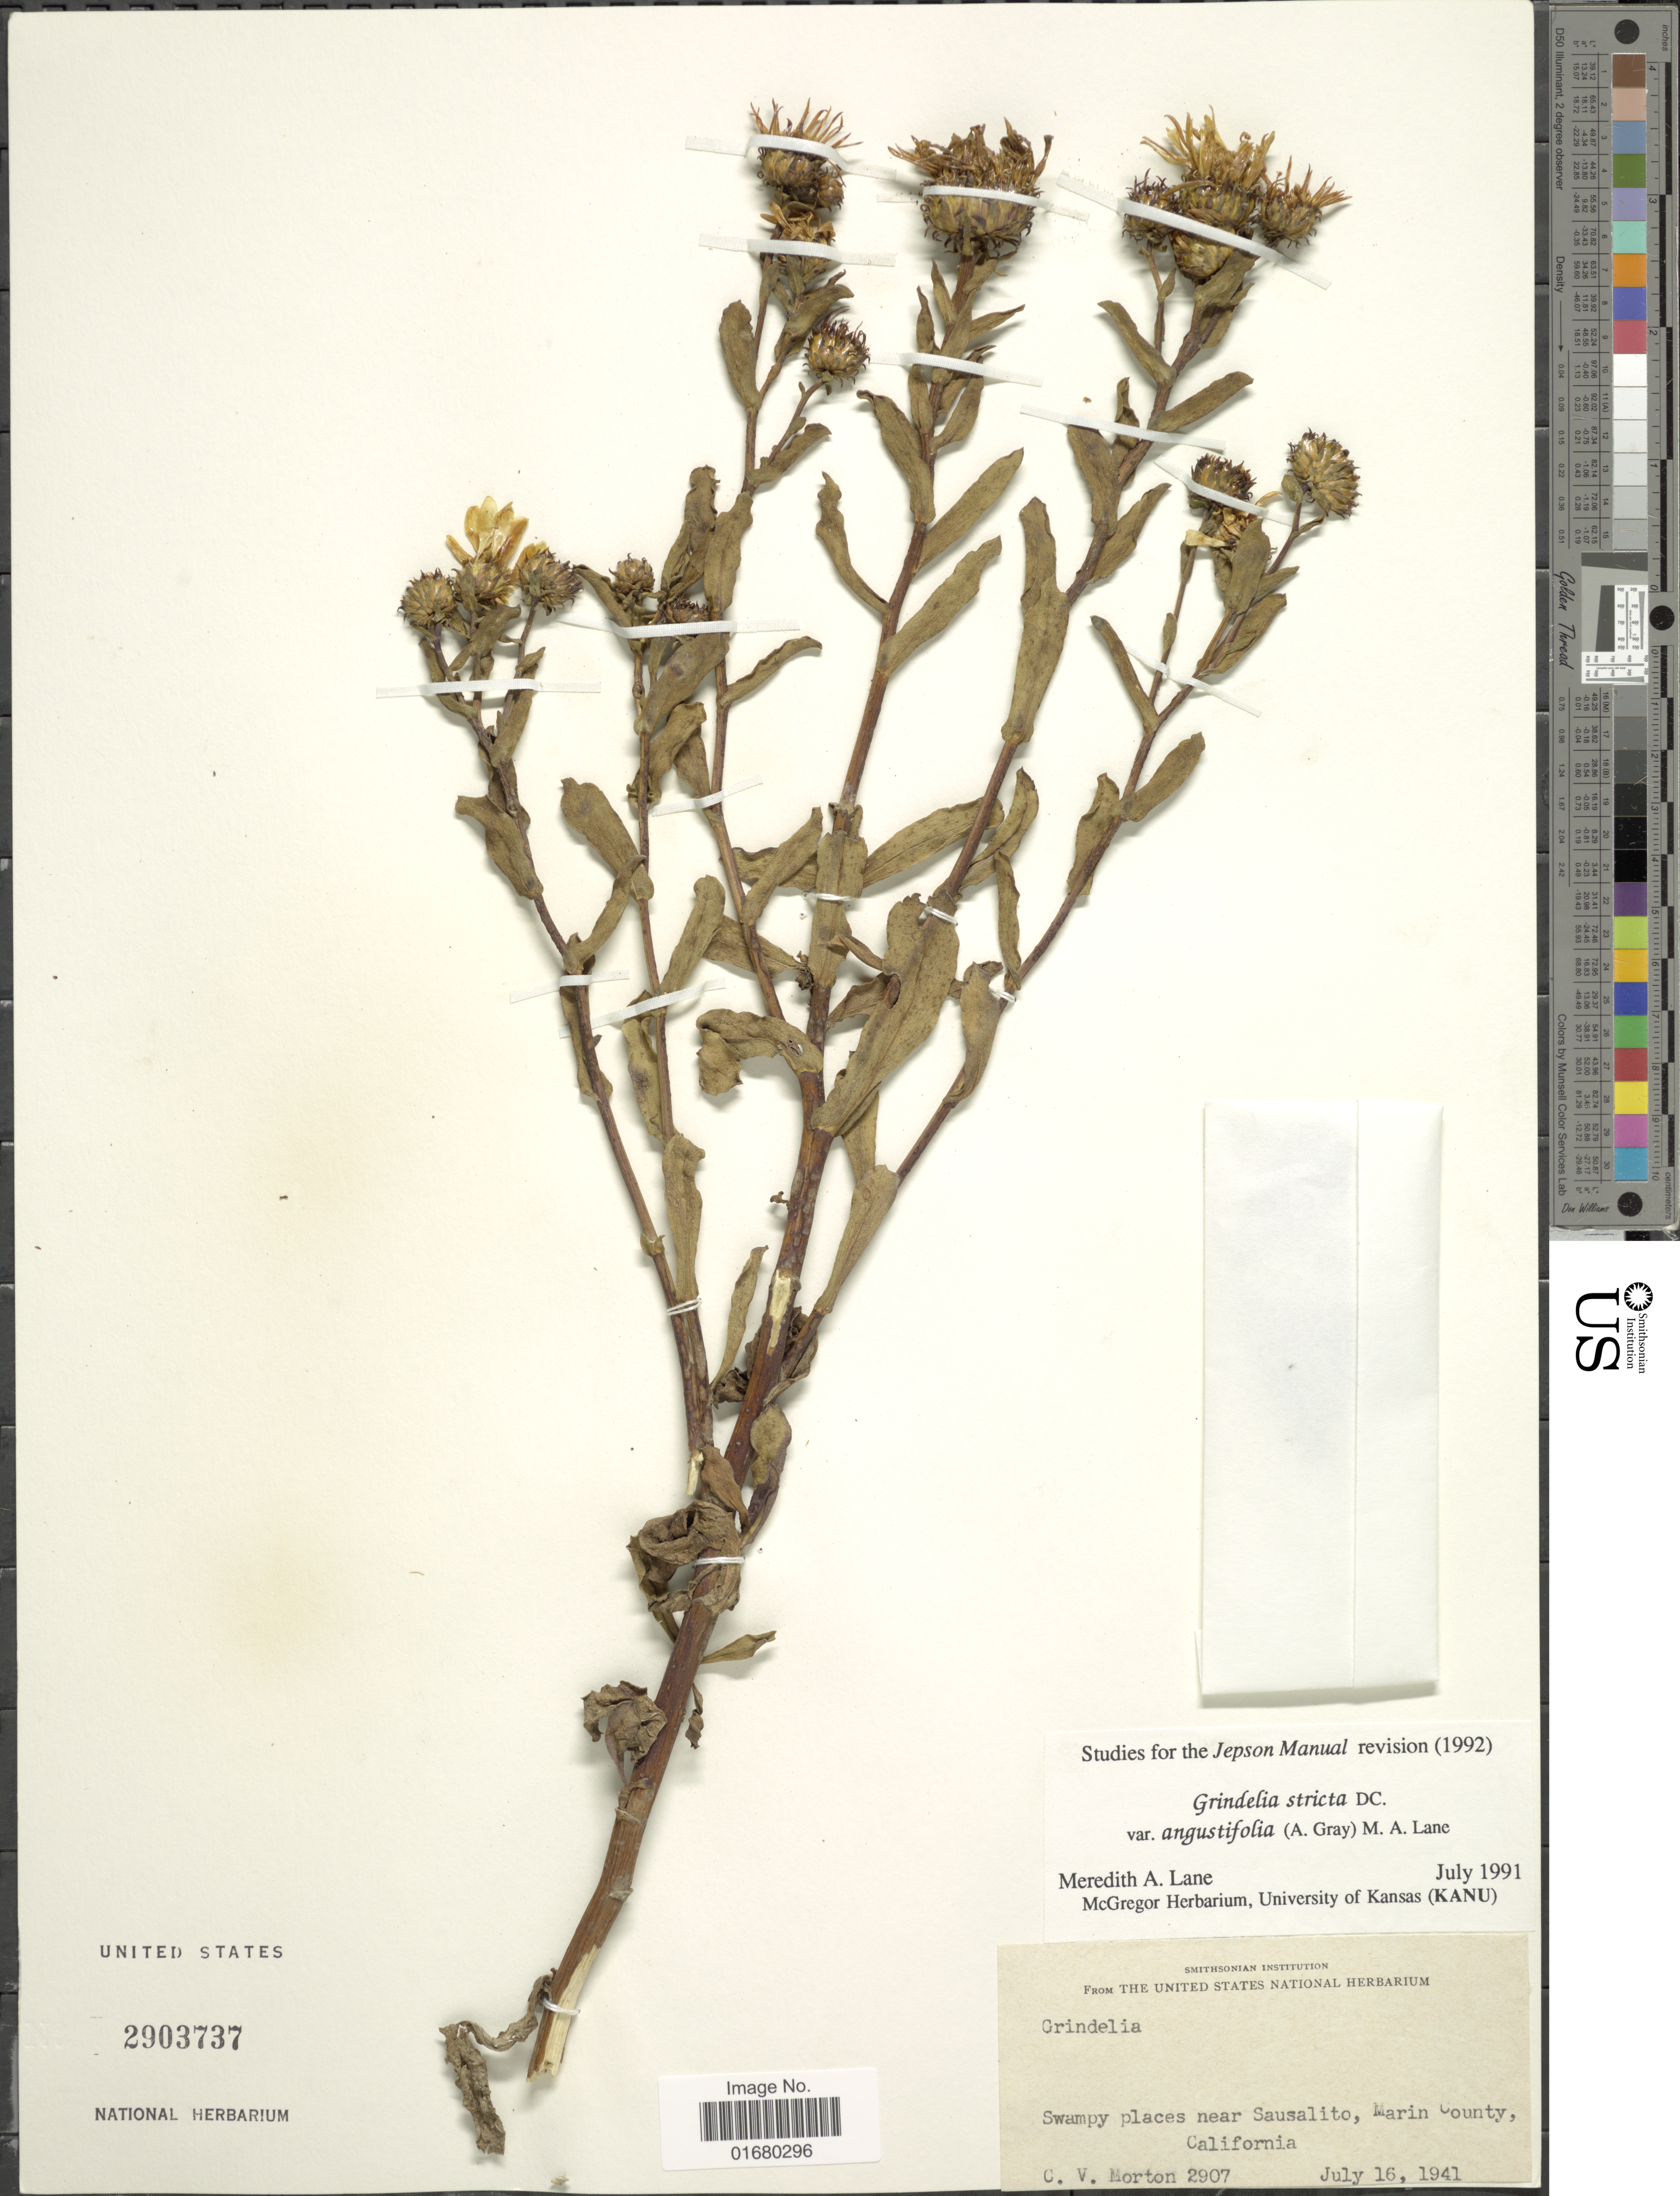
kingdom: Plantae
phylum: Tracheophyta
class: Magnoliopsida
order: Asterales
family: Asteraceae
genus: Grindelia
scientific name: Grindelia stricta var. angustifolia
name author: (A. Gray) M.A. Lane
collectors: C. Norton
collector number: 2907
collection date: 1941-07-16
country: United States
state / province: California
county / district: Marin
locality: Swampy places near Sausalito, Martin County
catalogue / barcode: US 2903737